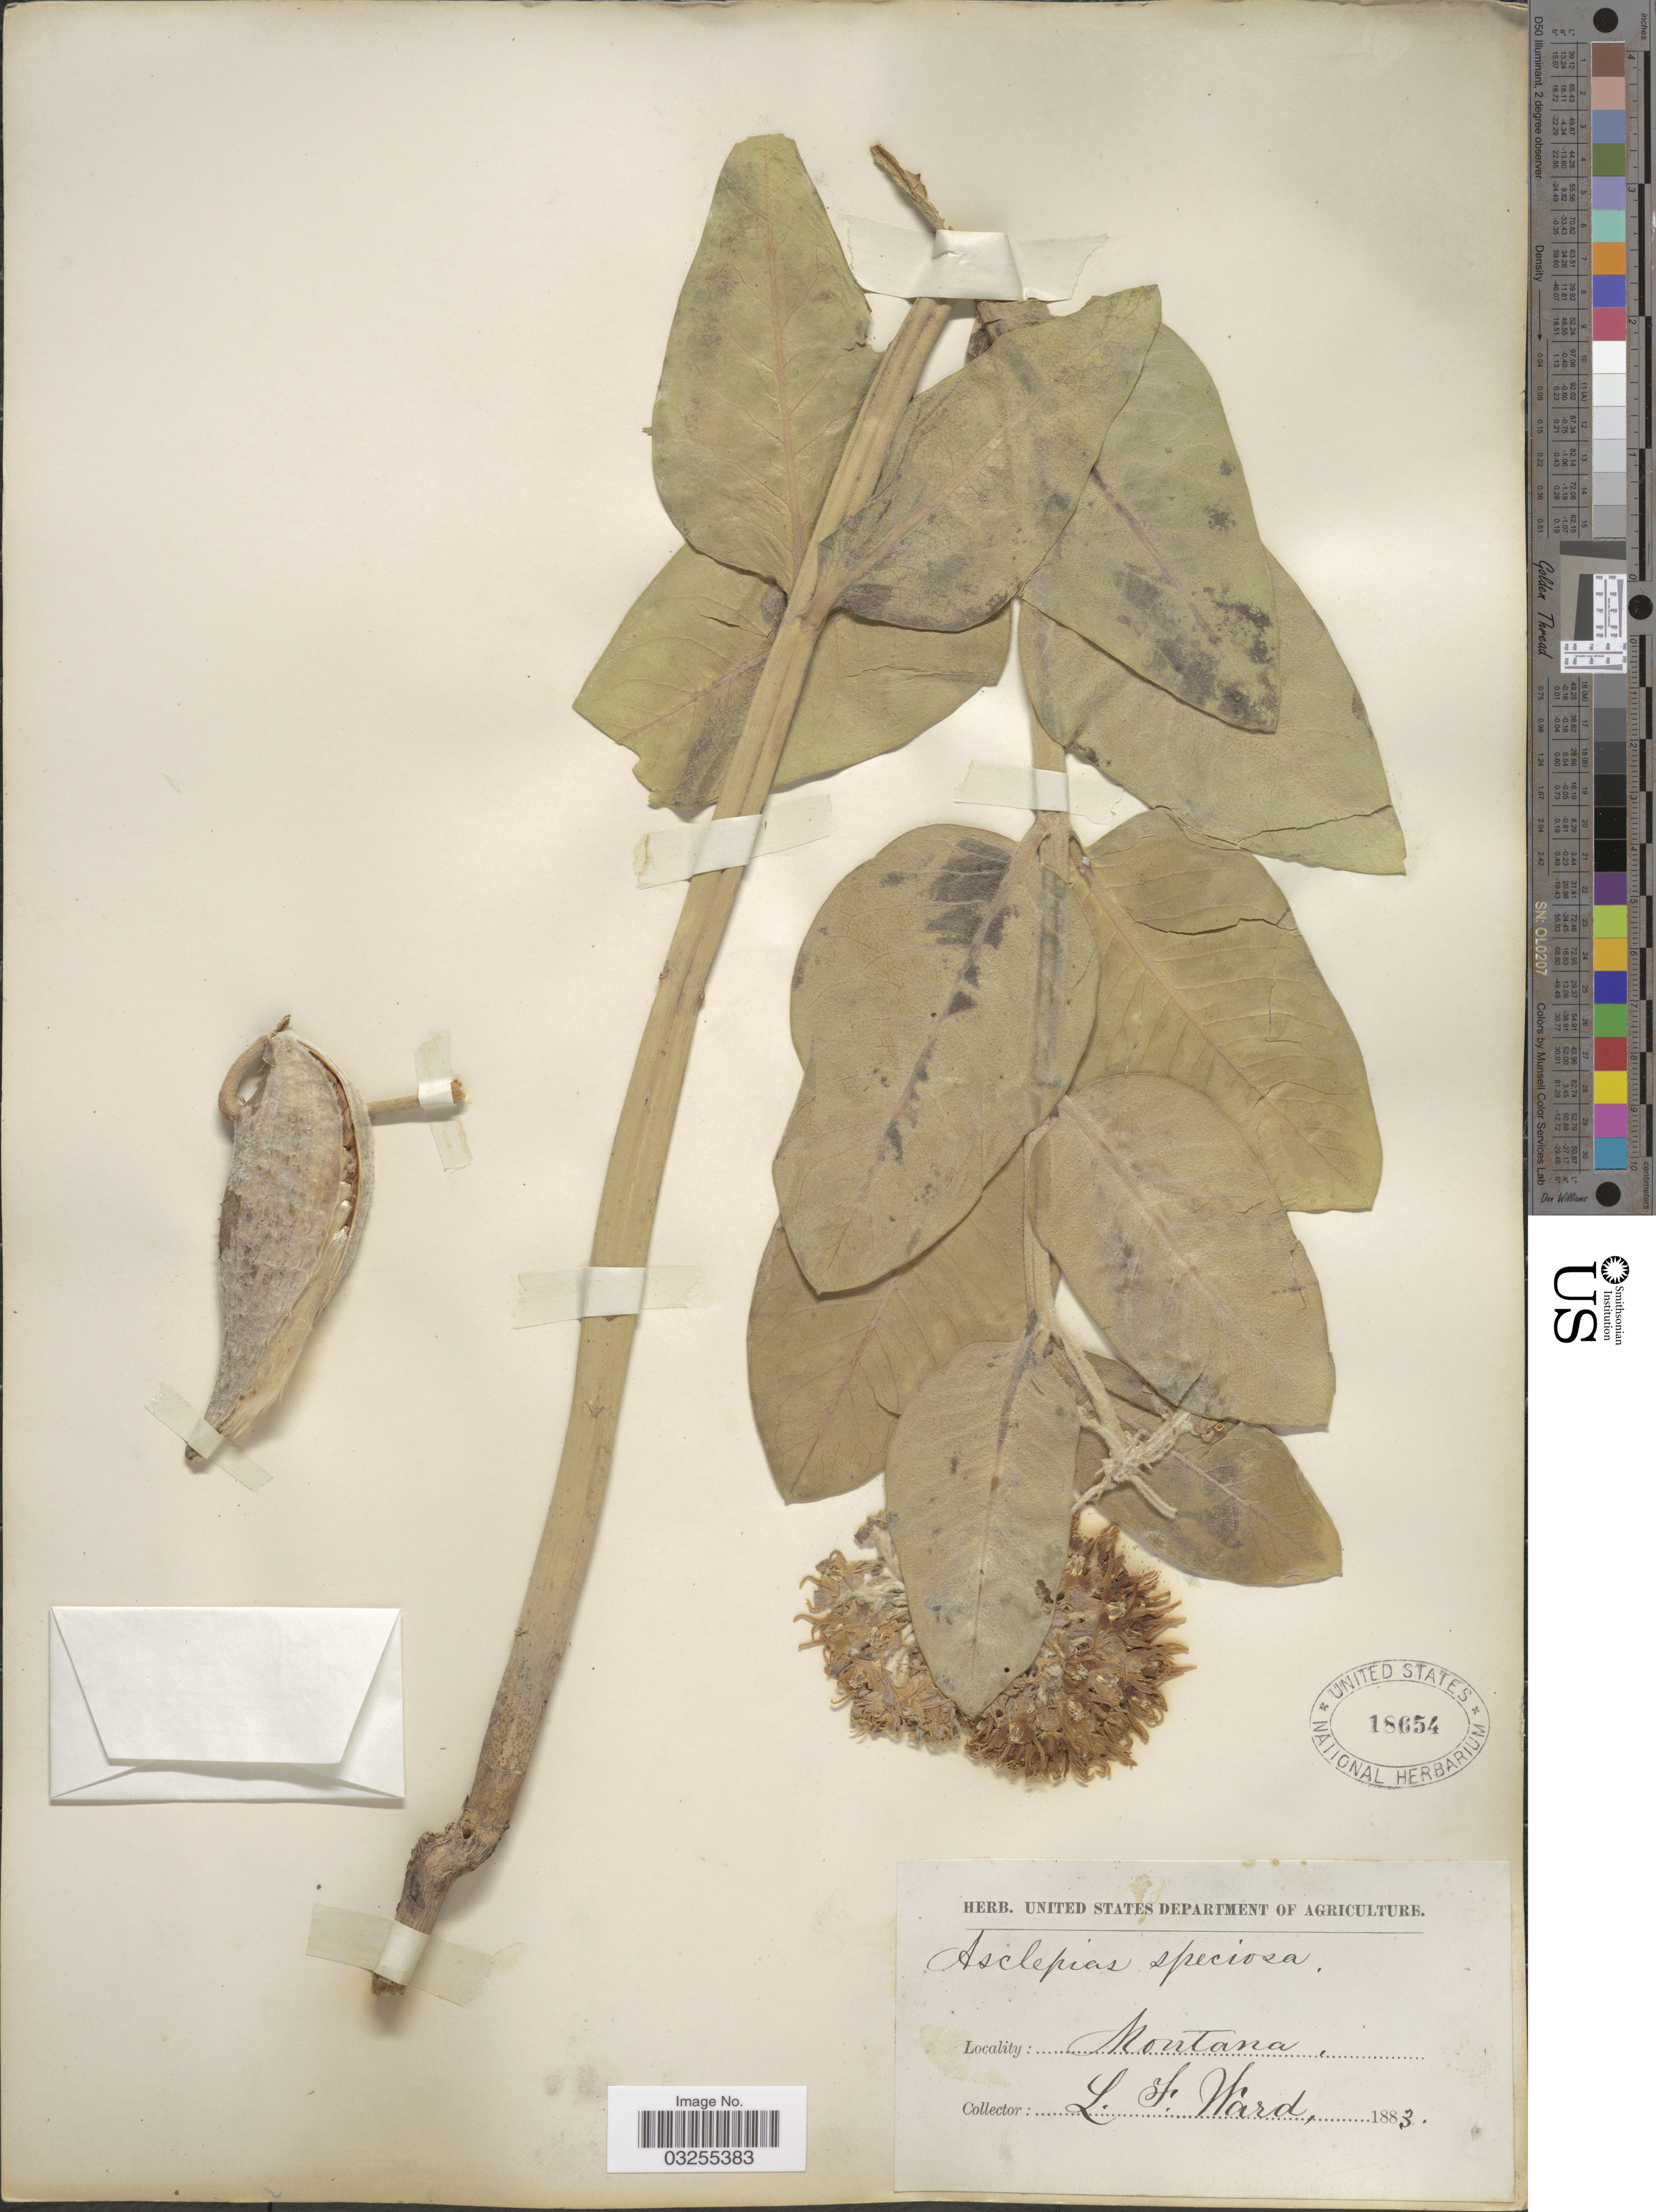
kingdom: Plantae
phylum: Tracheophyta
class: Magnoliopsida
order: Gentianales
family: Apocynaceae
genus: Asclepias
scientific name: Asclepias speciosa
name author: Torr.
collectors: L. Ward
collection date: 1883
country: United States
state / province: Montana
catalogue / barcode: US 18654